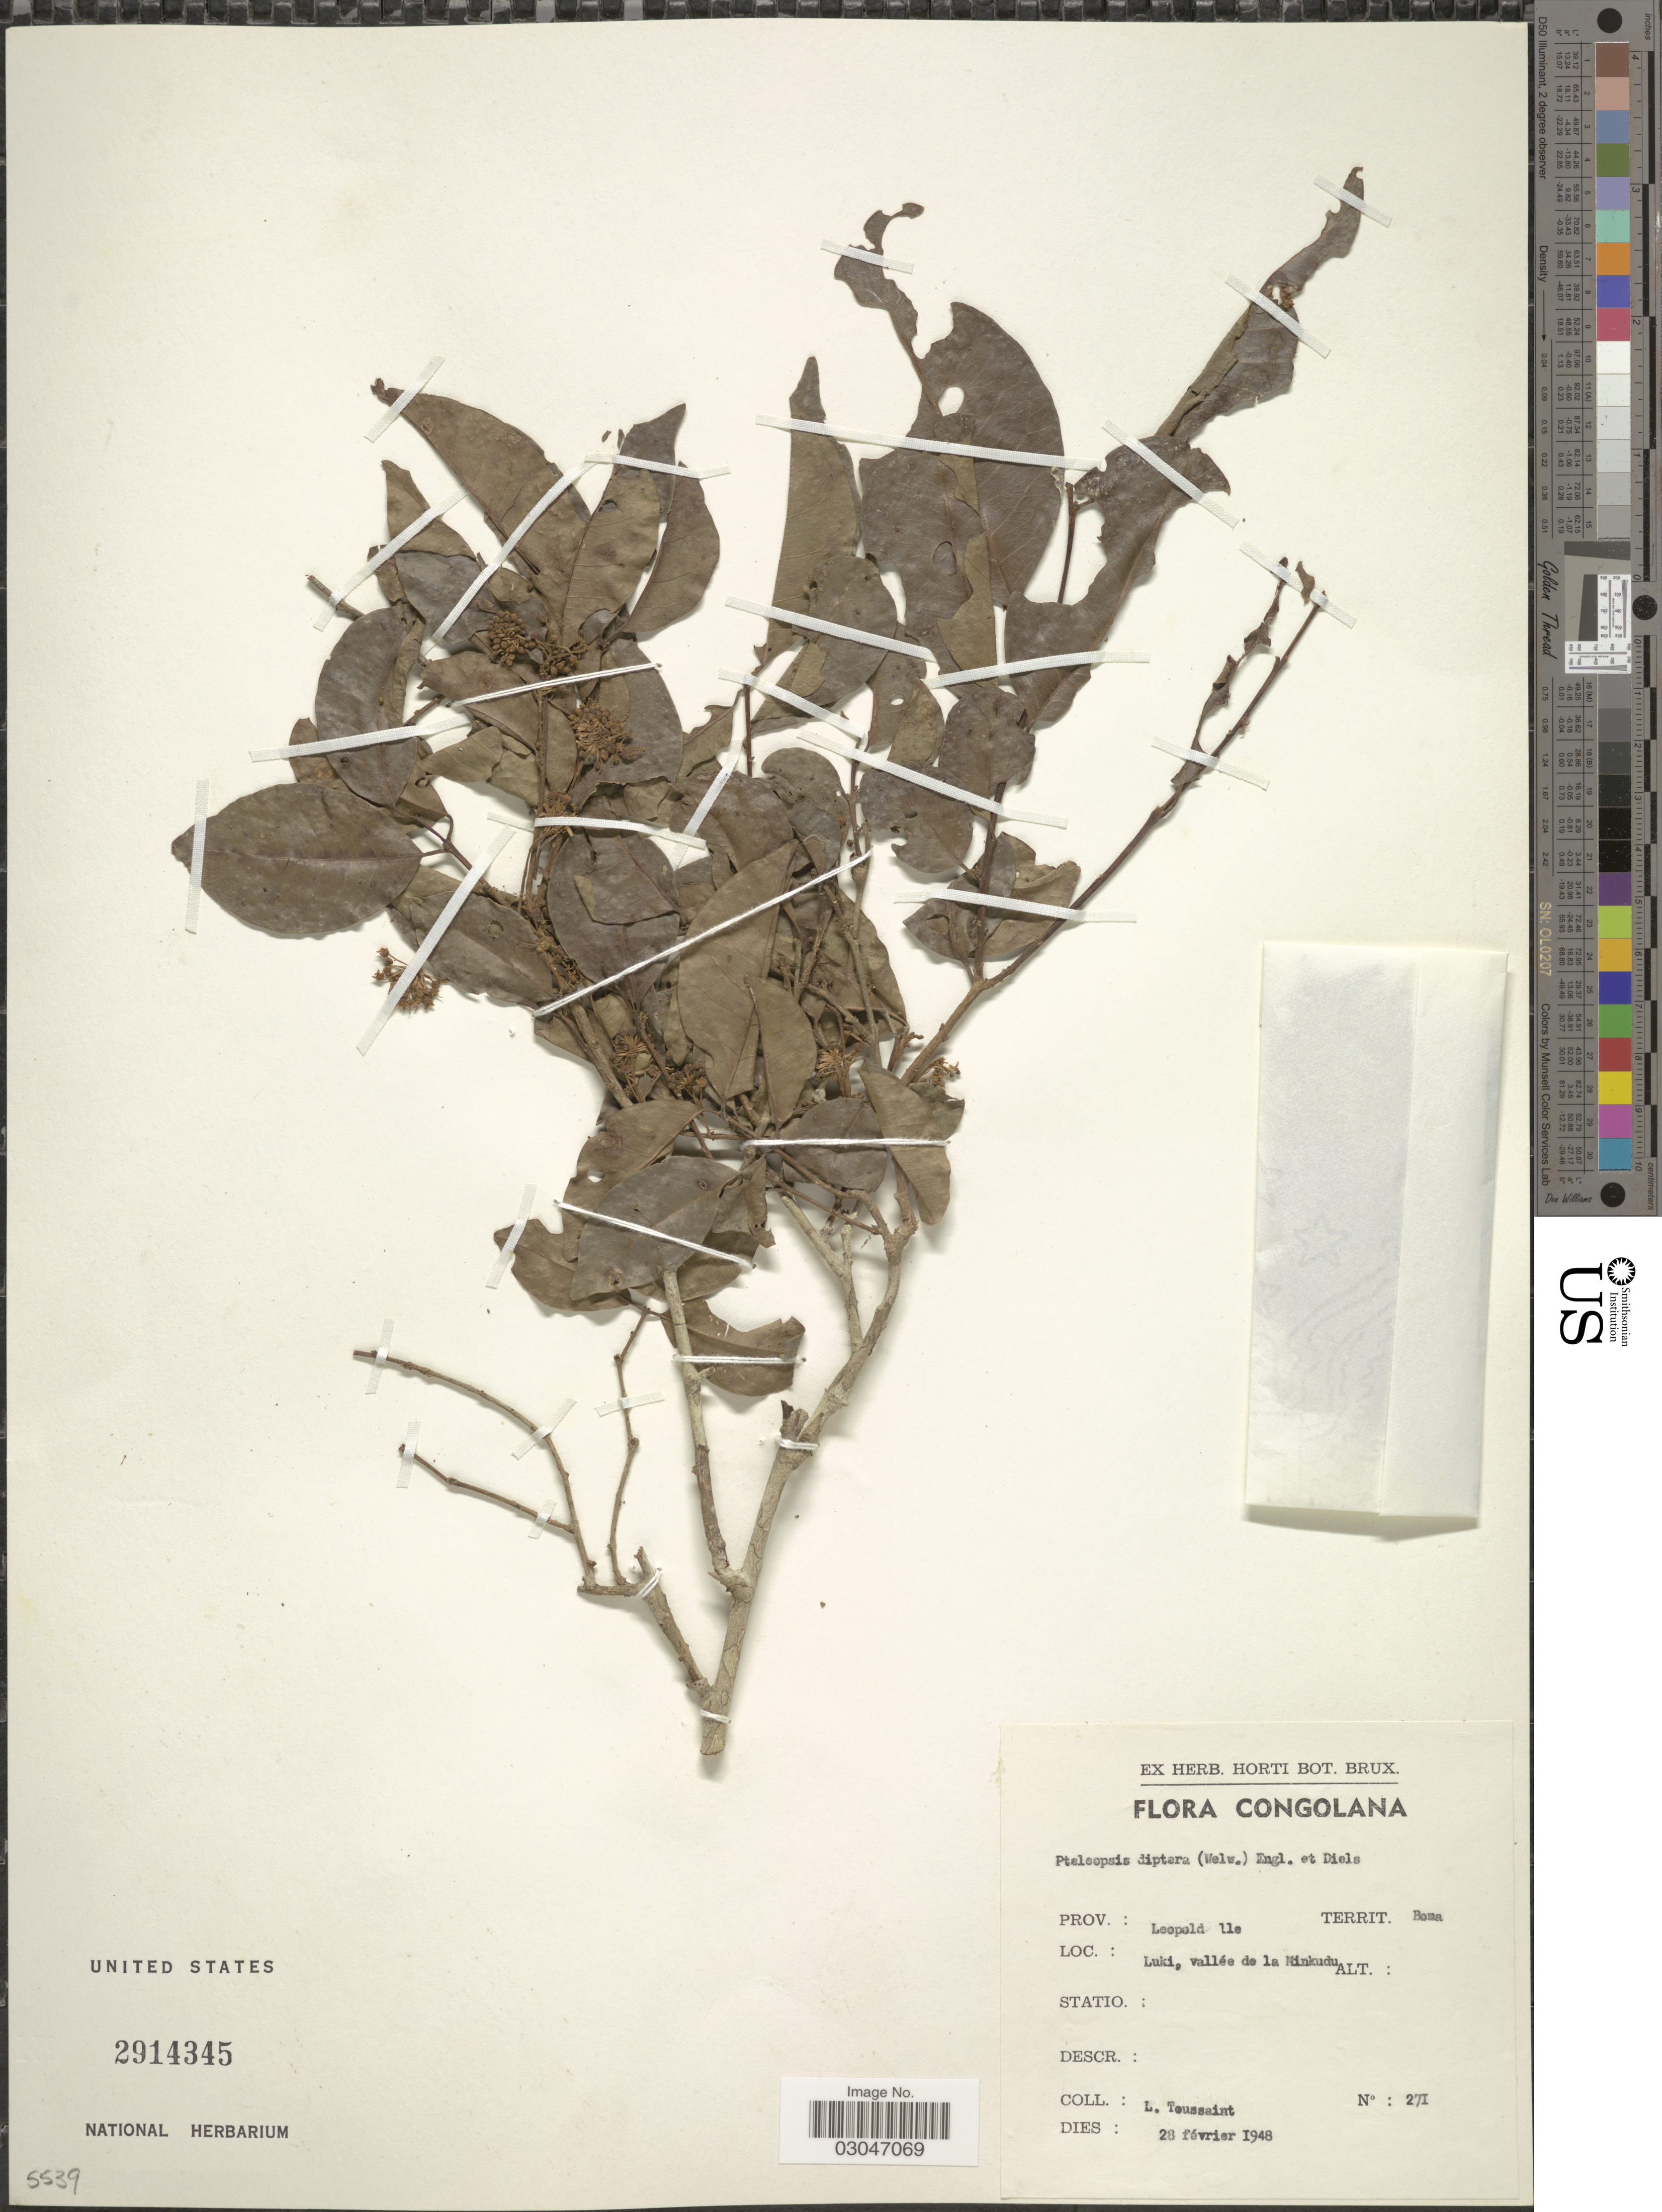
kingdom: Plantae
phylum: Tracheophyta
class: Magnoliopsida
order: Myrtales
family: Combretaceae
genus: Terminalia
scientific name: Terminalia welwitschii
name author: Gere & Boatwr.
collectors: L. Toussaint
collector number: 271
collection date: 1948-02-28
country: Congo, Democratic Republic of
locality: Congolana, Prov.: Leopoldville, Territ.: Boma, Luki, vallée de la Minkudu.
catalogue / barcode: US 2914345